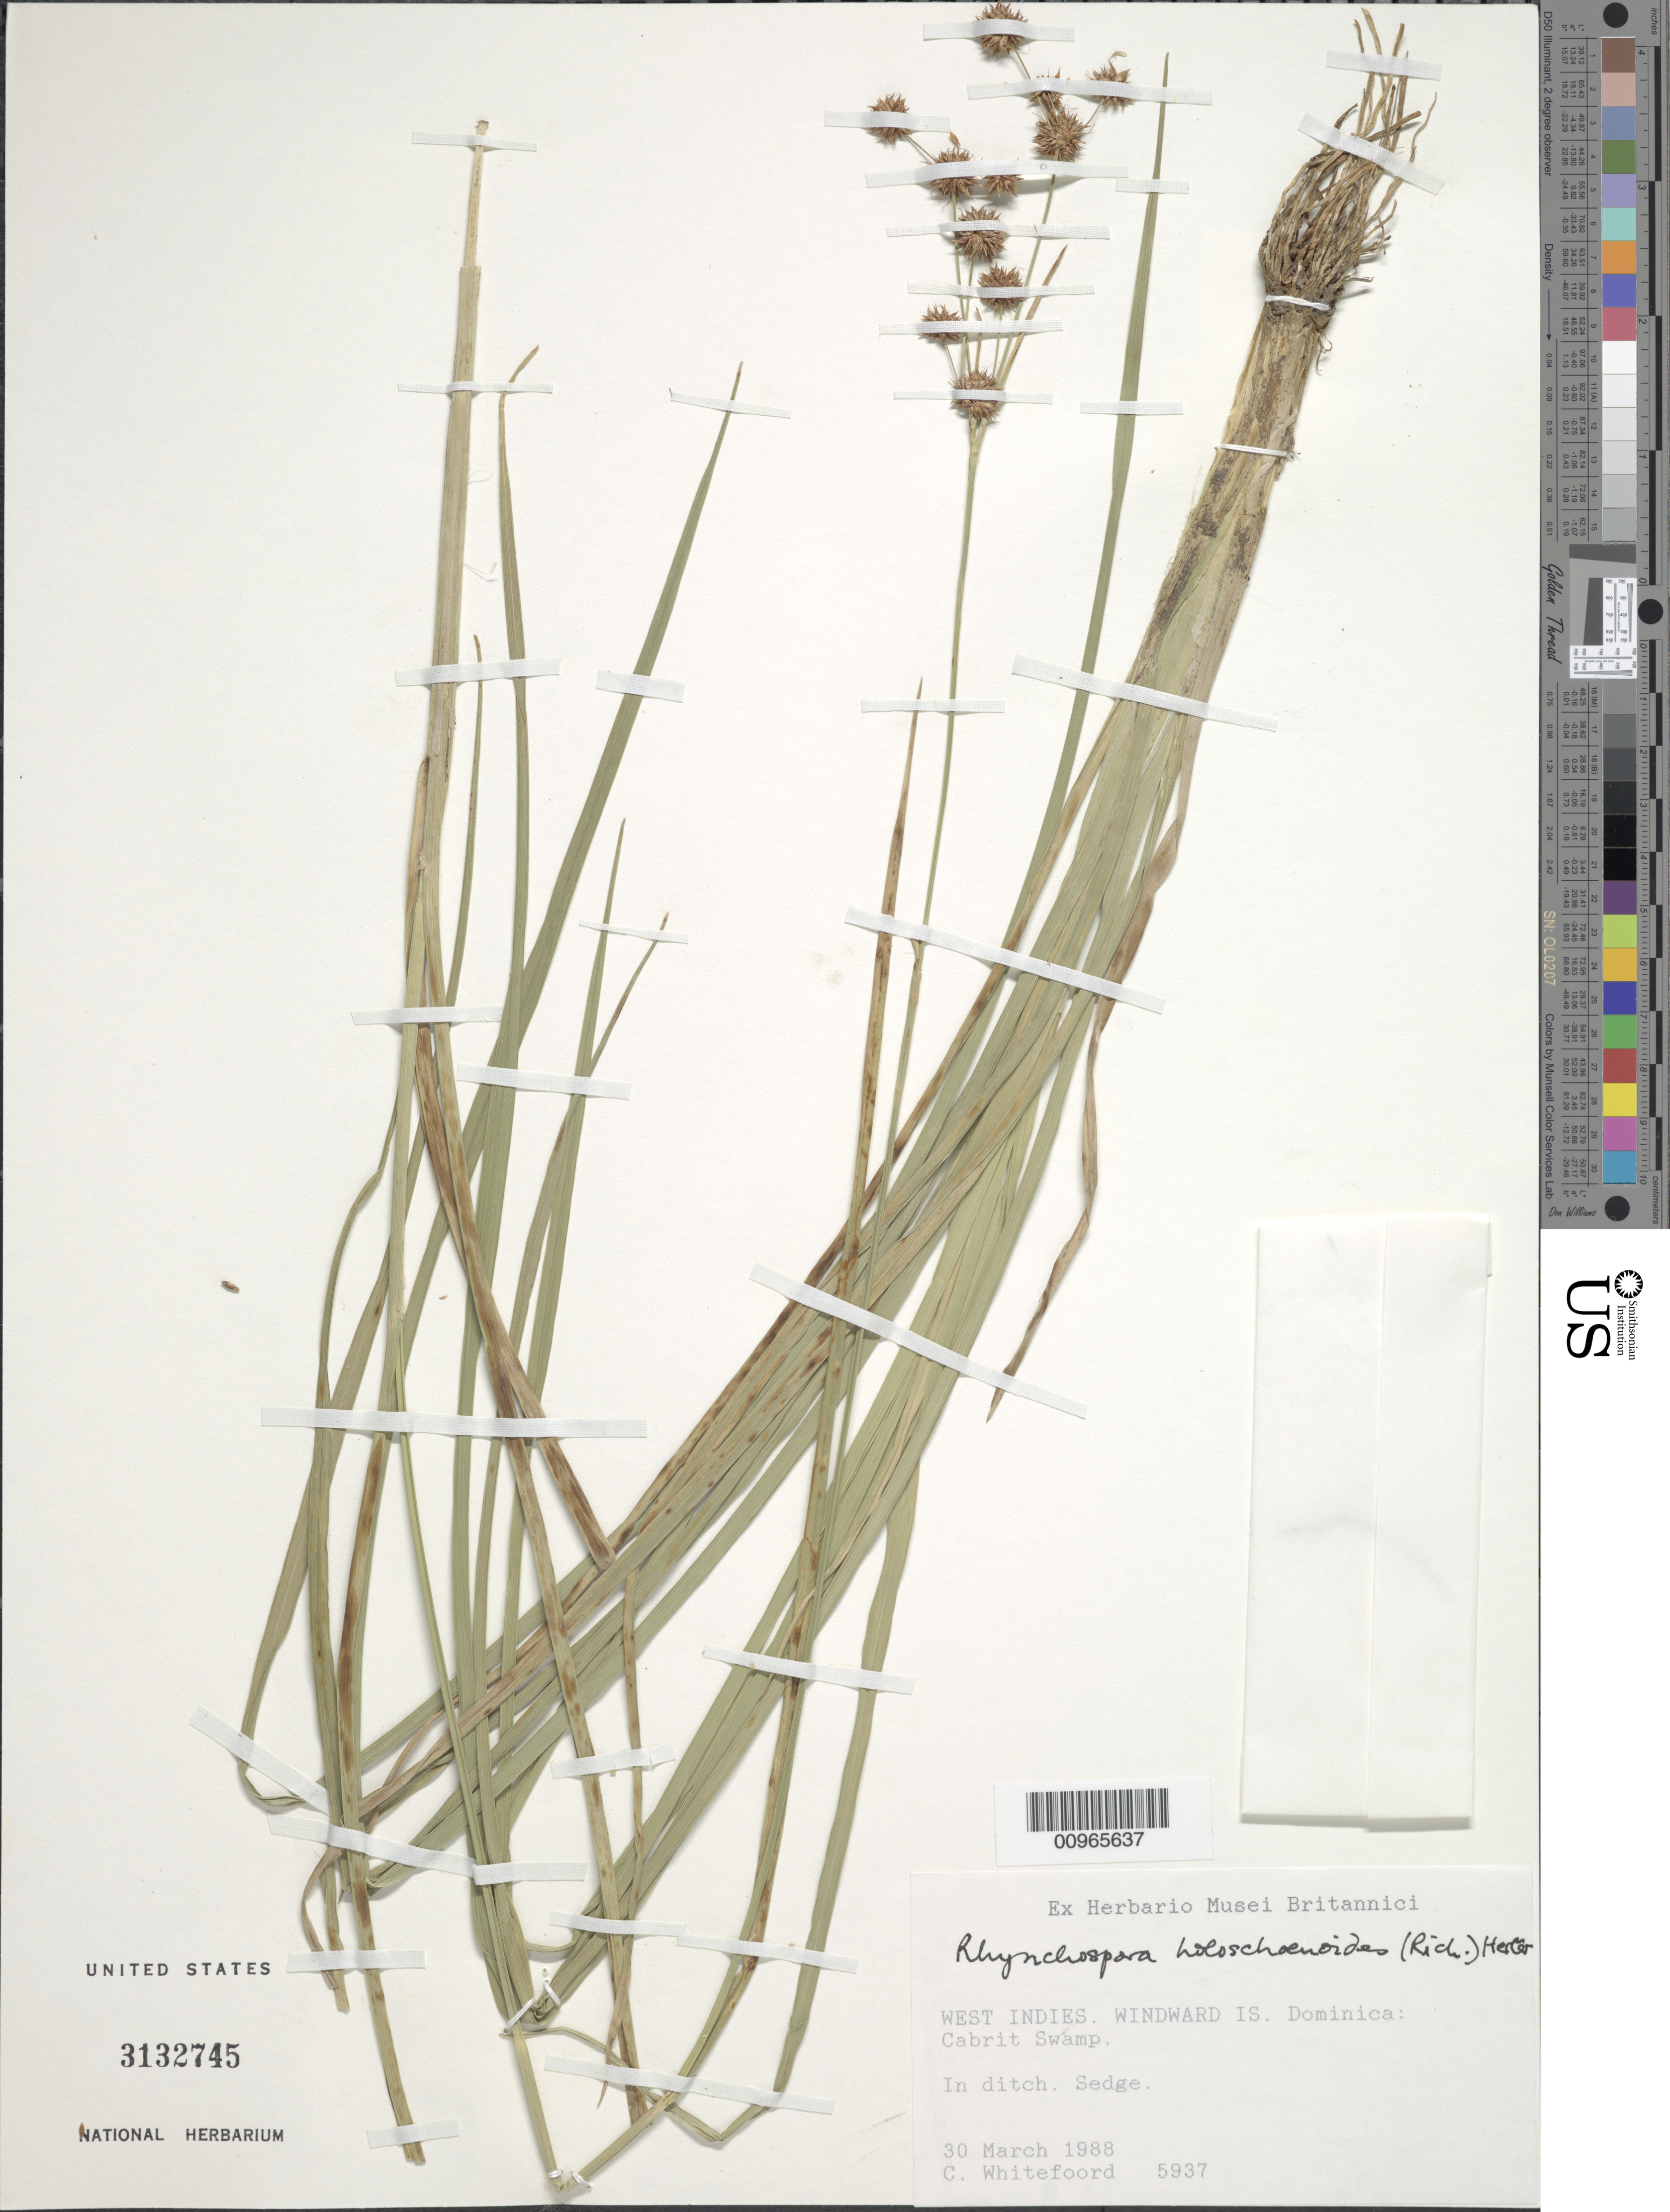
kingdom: Plantae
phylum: Tracheophyta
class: Liliopsida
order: Poales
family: Cyperaceae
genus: Rhynchospora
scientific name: Rhynchospora holoschoenoides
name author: (Rich.) Herter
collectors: C. Whitefoord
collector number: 5937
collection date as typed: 30 Mar 1988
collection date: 1988-03-30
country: Dominica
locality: Cabrit Swamp, in ditch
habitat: In ditch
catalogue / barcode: US 3132745